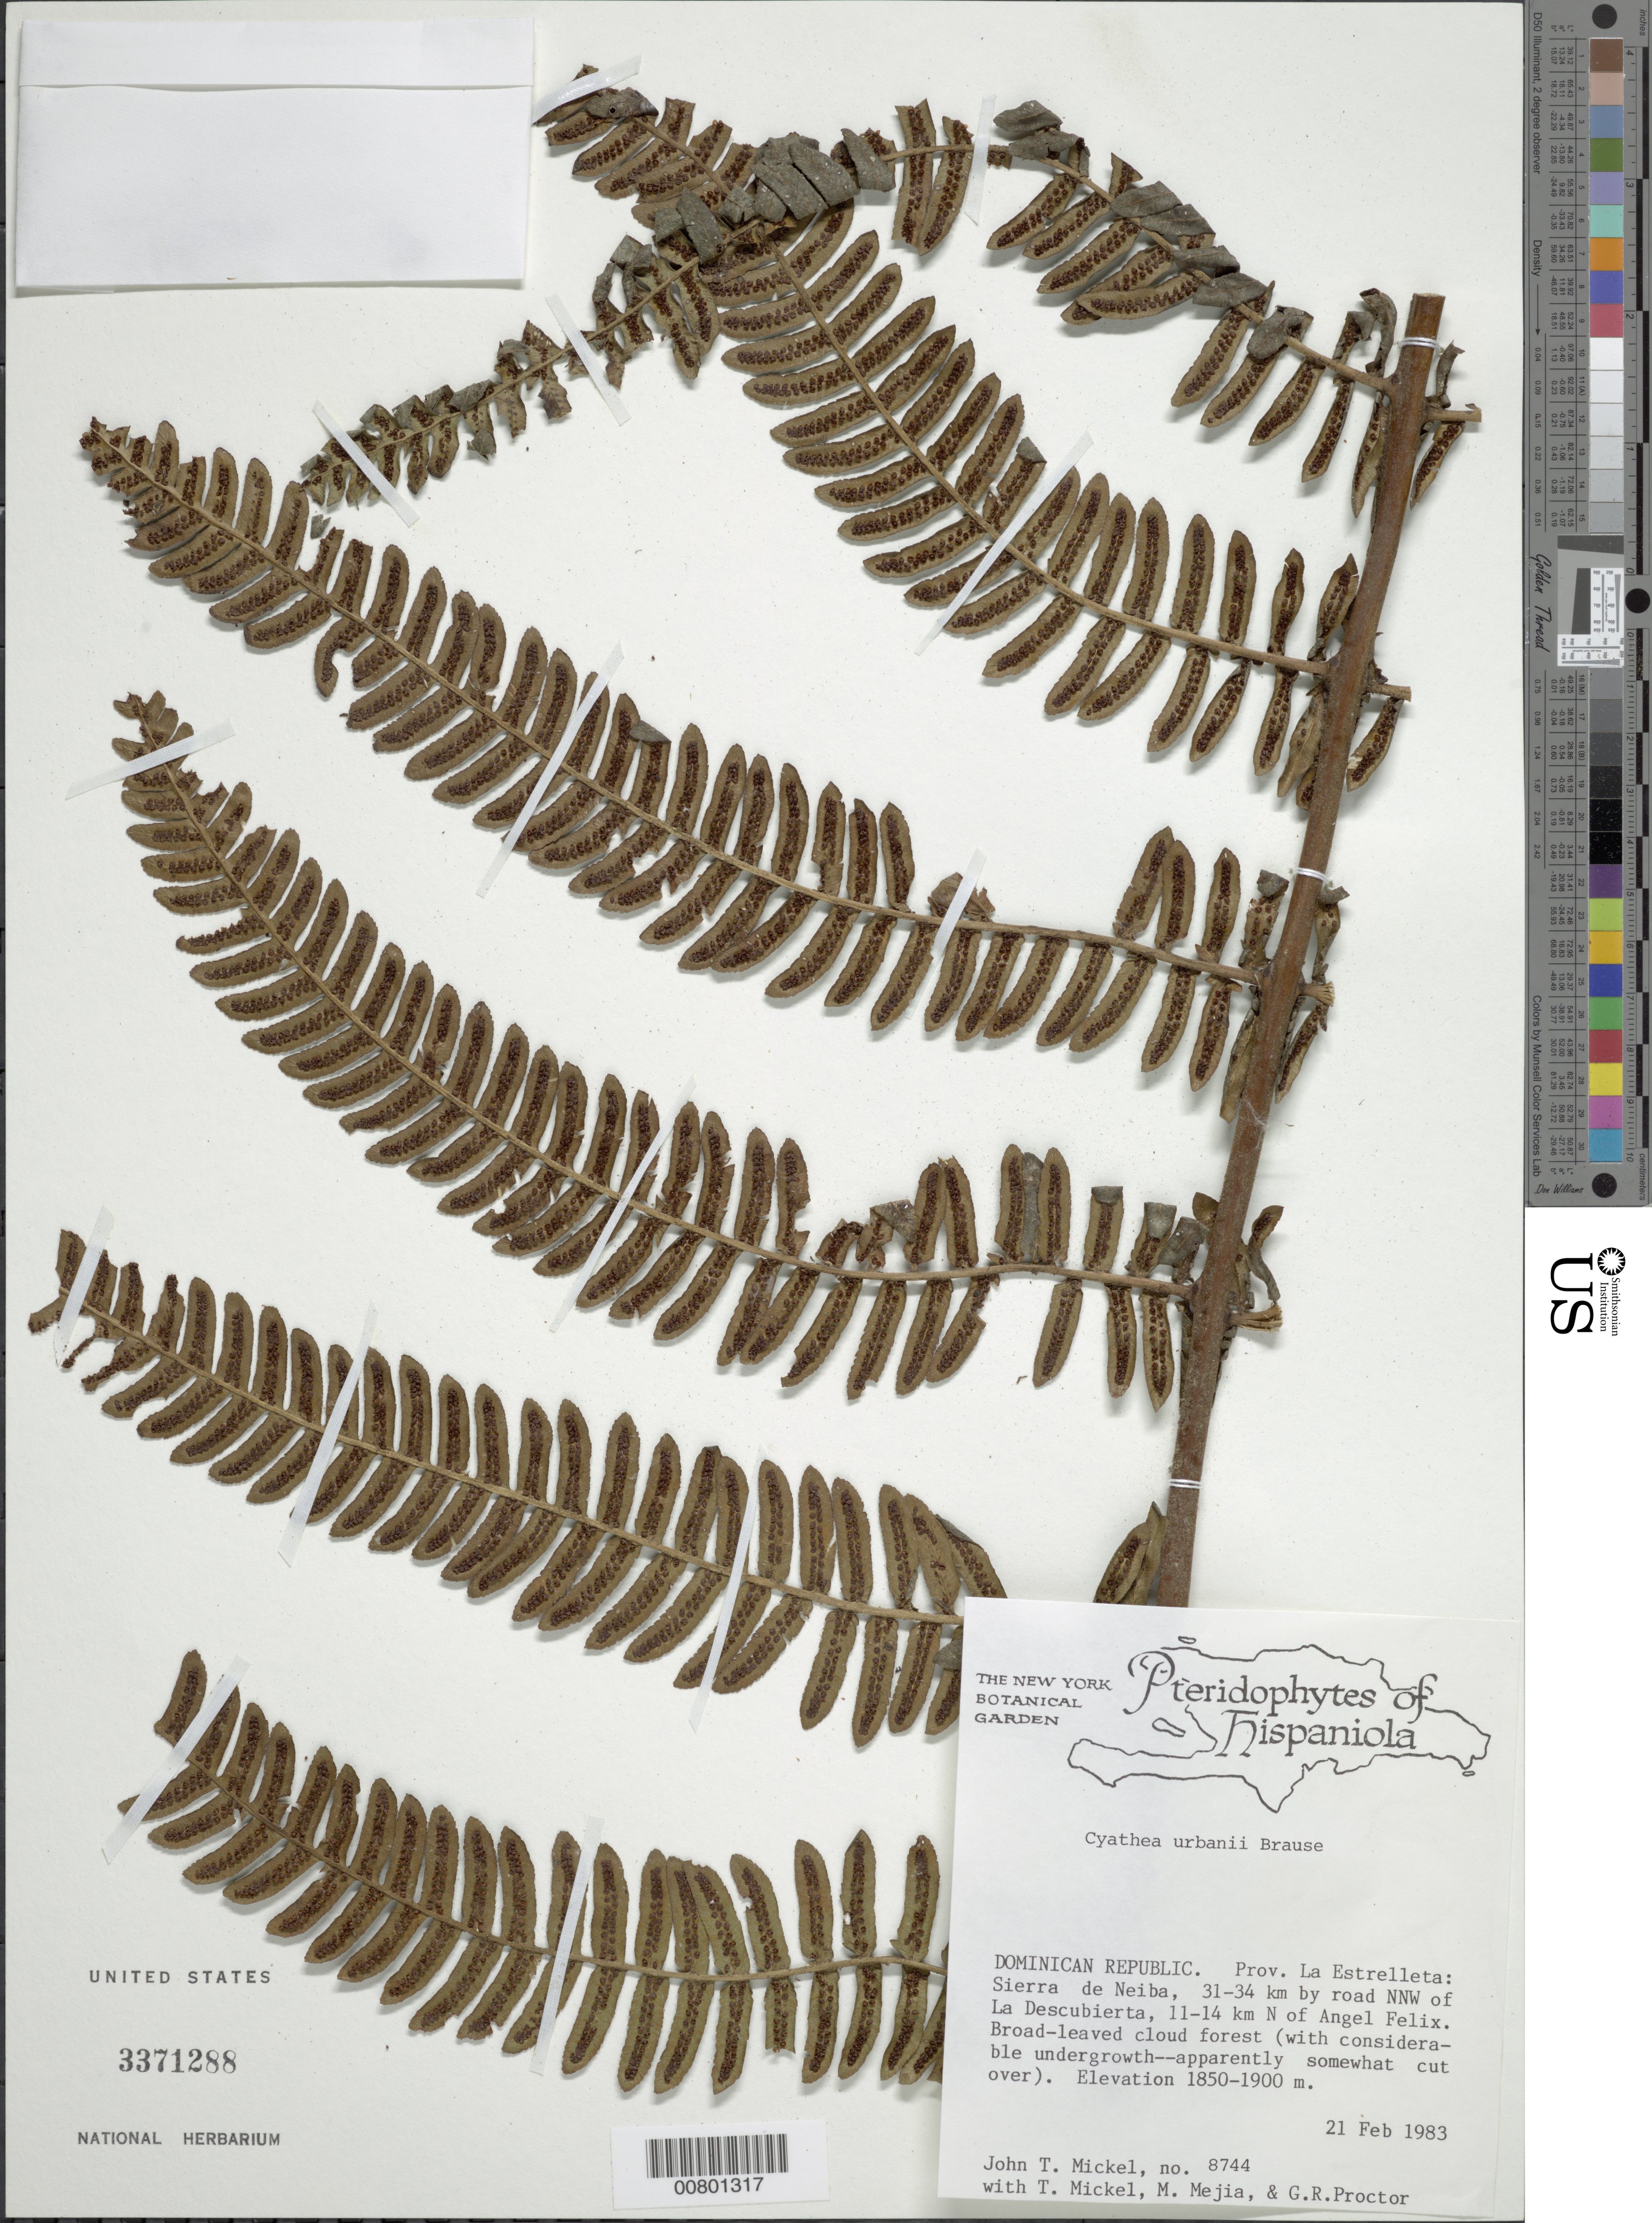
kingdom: Plantae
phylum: Tracheophyta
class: Polypodiopsida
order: Cyatheales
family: Cyatheaceae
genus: Alsophila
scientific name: Alsophila urbanii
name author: (Brause) R.M. Tryon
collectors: J. T. Mickel, T. Mickel, M. Mejia & G. R. Proctor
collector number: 8744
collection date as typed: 21 Feb 1983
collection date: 1983-02-21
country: Dominican Republic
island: Hispaniola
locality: Prov. La Estrelleta, Sierra de Nieba, 31-34 km by road NNW of La Descubierta, 11-14 km N of Angel Felix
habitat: Broad-leaved cloud forest (with considerable undergrowth-apparently somewhat cut-over)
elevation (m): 1850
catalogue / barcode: US 3371288